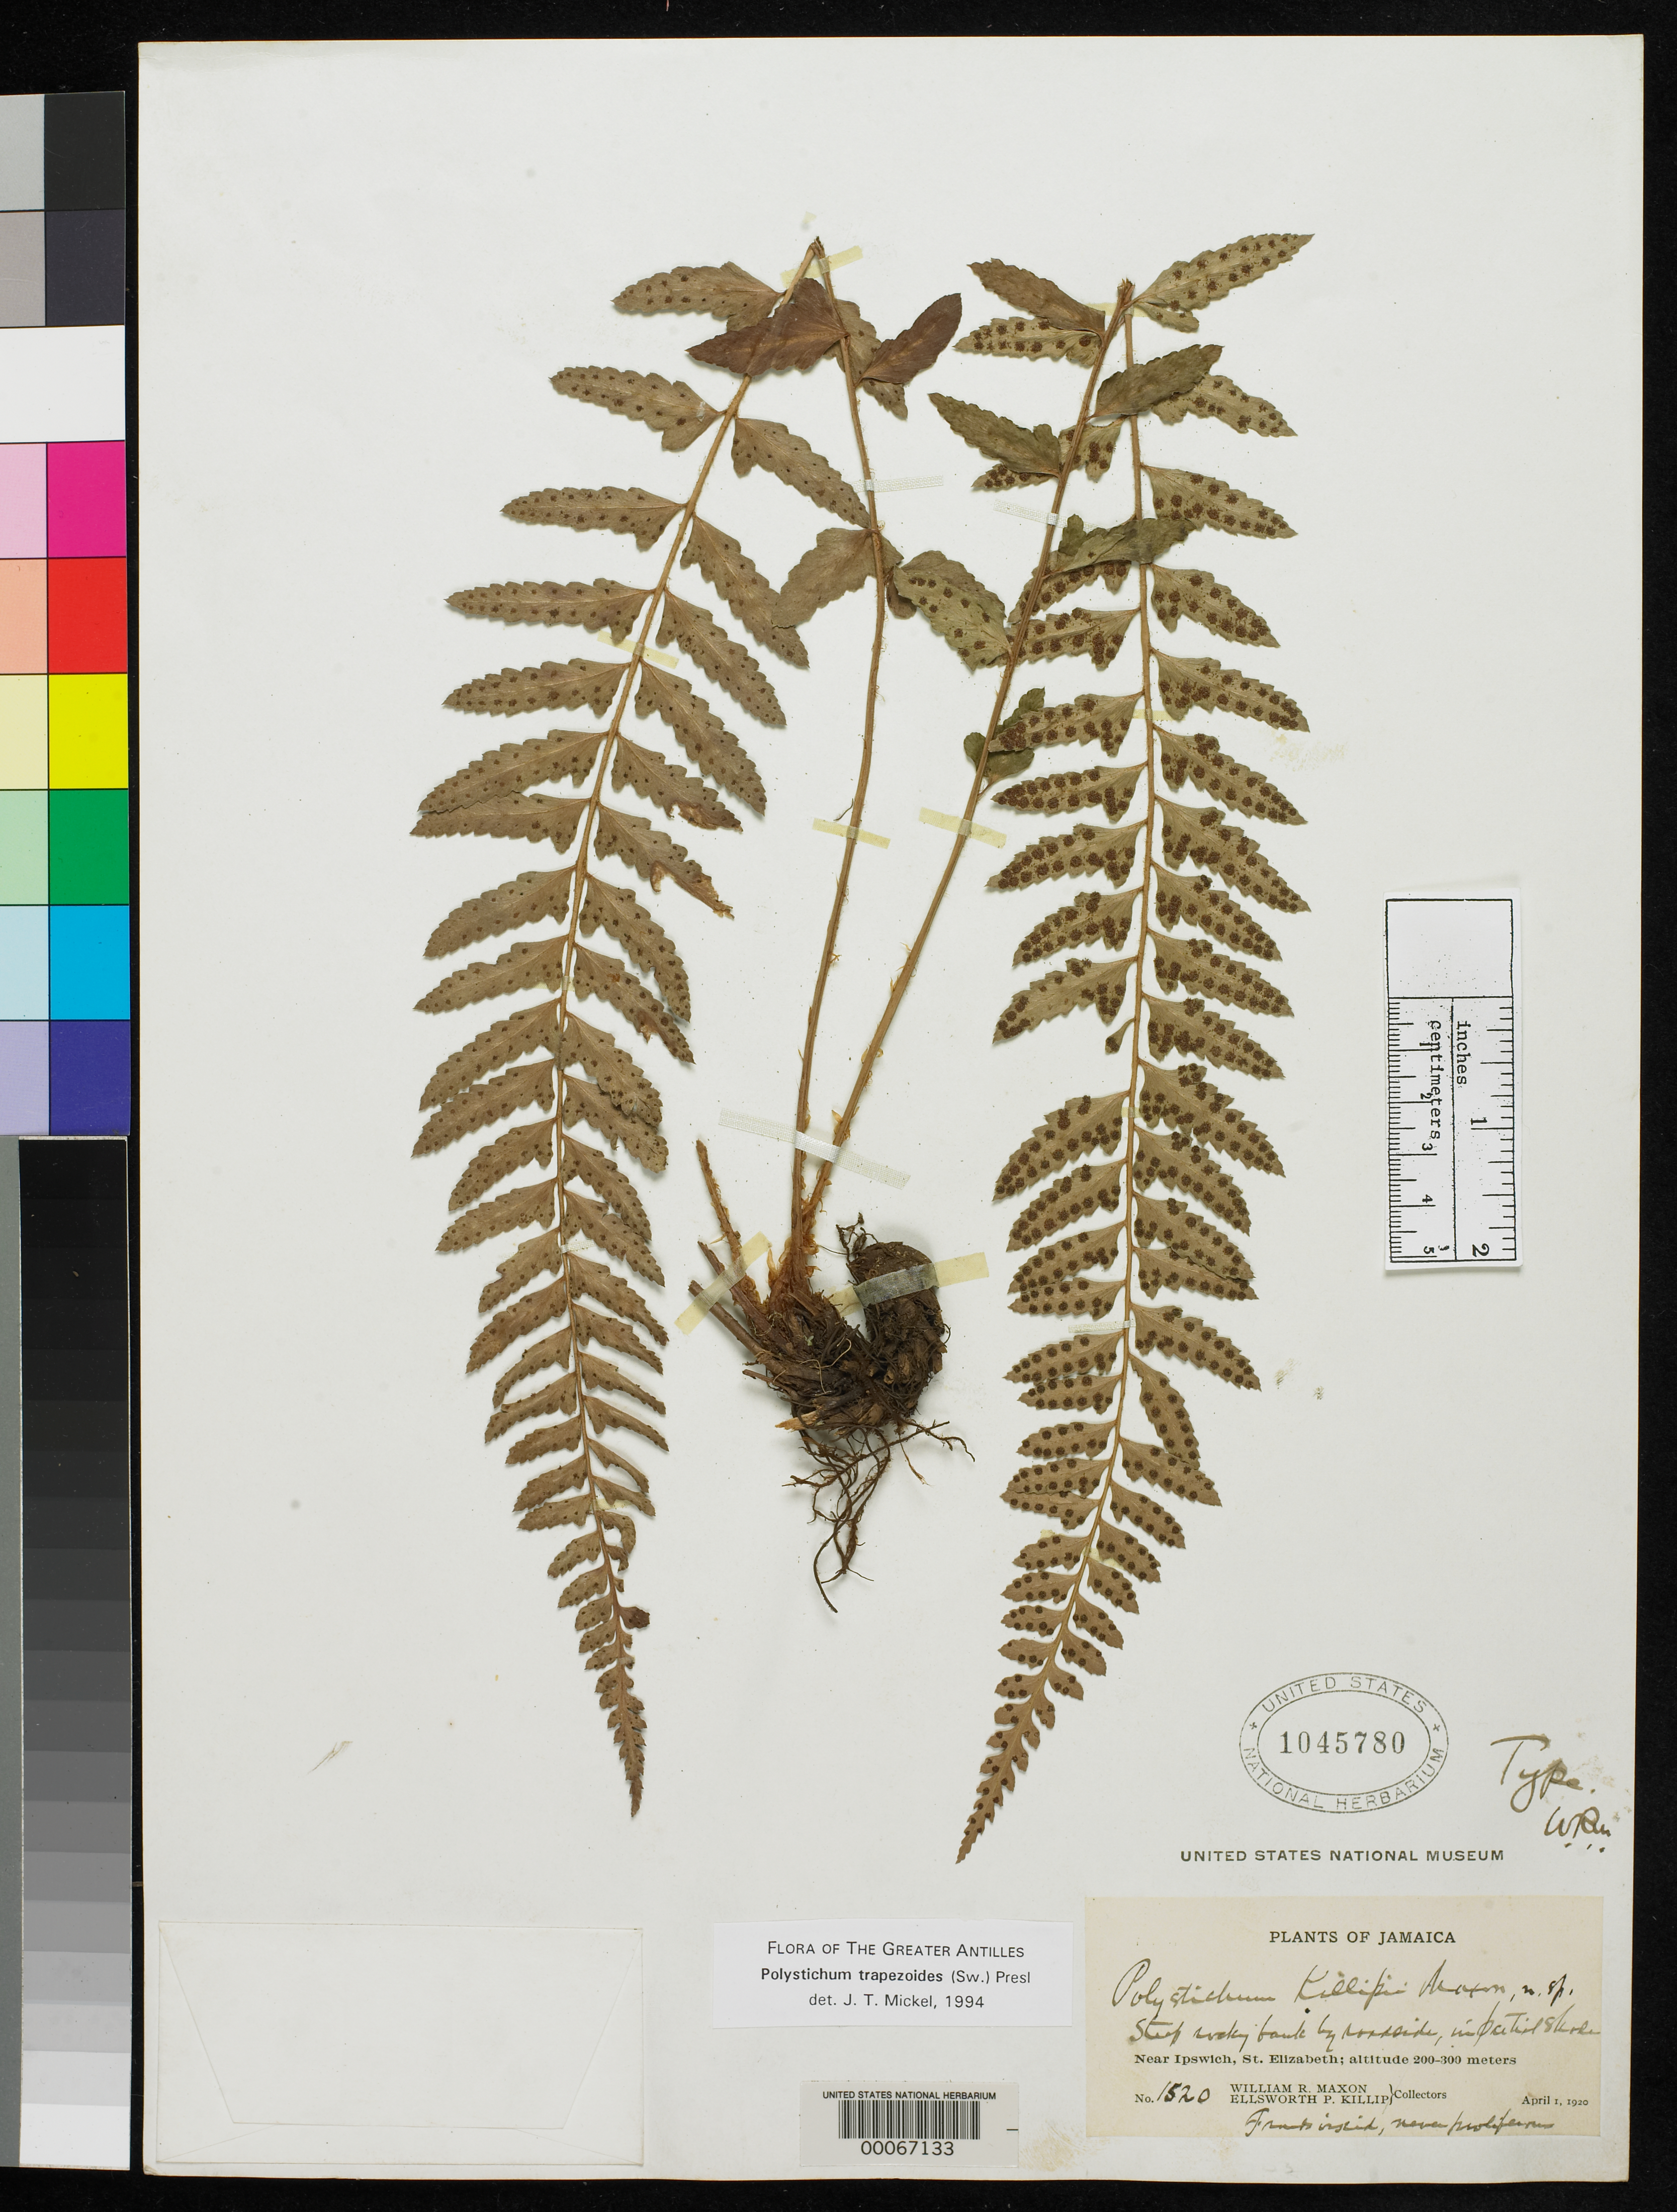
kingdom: Plantae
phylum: Tracheophyta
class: Polypodiopsida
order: Polypodiales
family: Dryopteridaceae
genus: Polystichum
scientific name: Polystichum killipii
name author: Maxon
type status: Holotype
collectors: W. R. Maxon & E. P. Killip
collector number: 1520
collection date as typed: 01 Apr 1920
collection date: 1920-04-01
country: Jamaica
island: Greater Antilles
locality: Near Ipswich, St. Elizabeth.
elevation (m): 200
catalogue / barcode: US 1045780